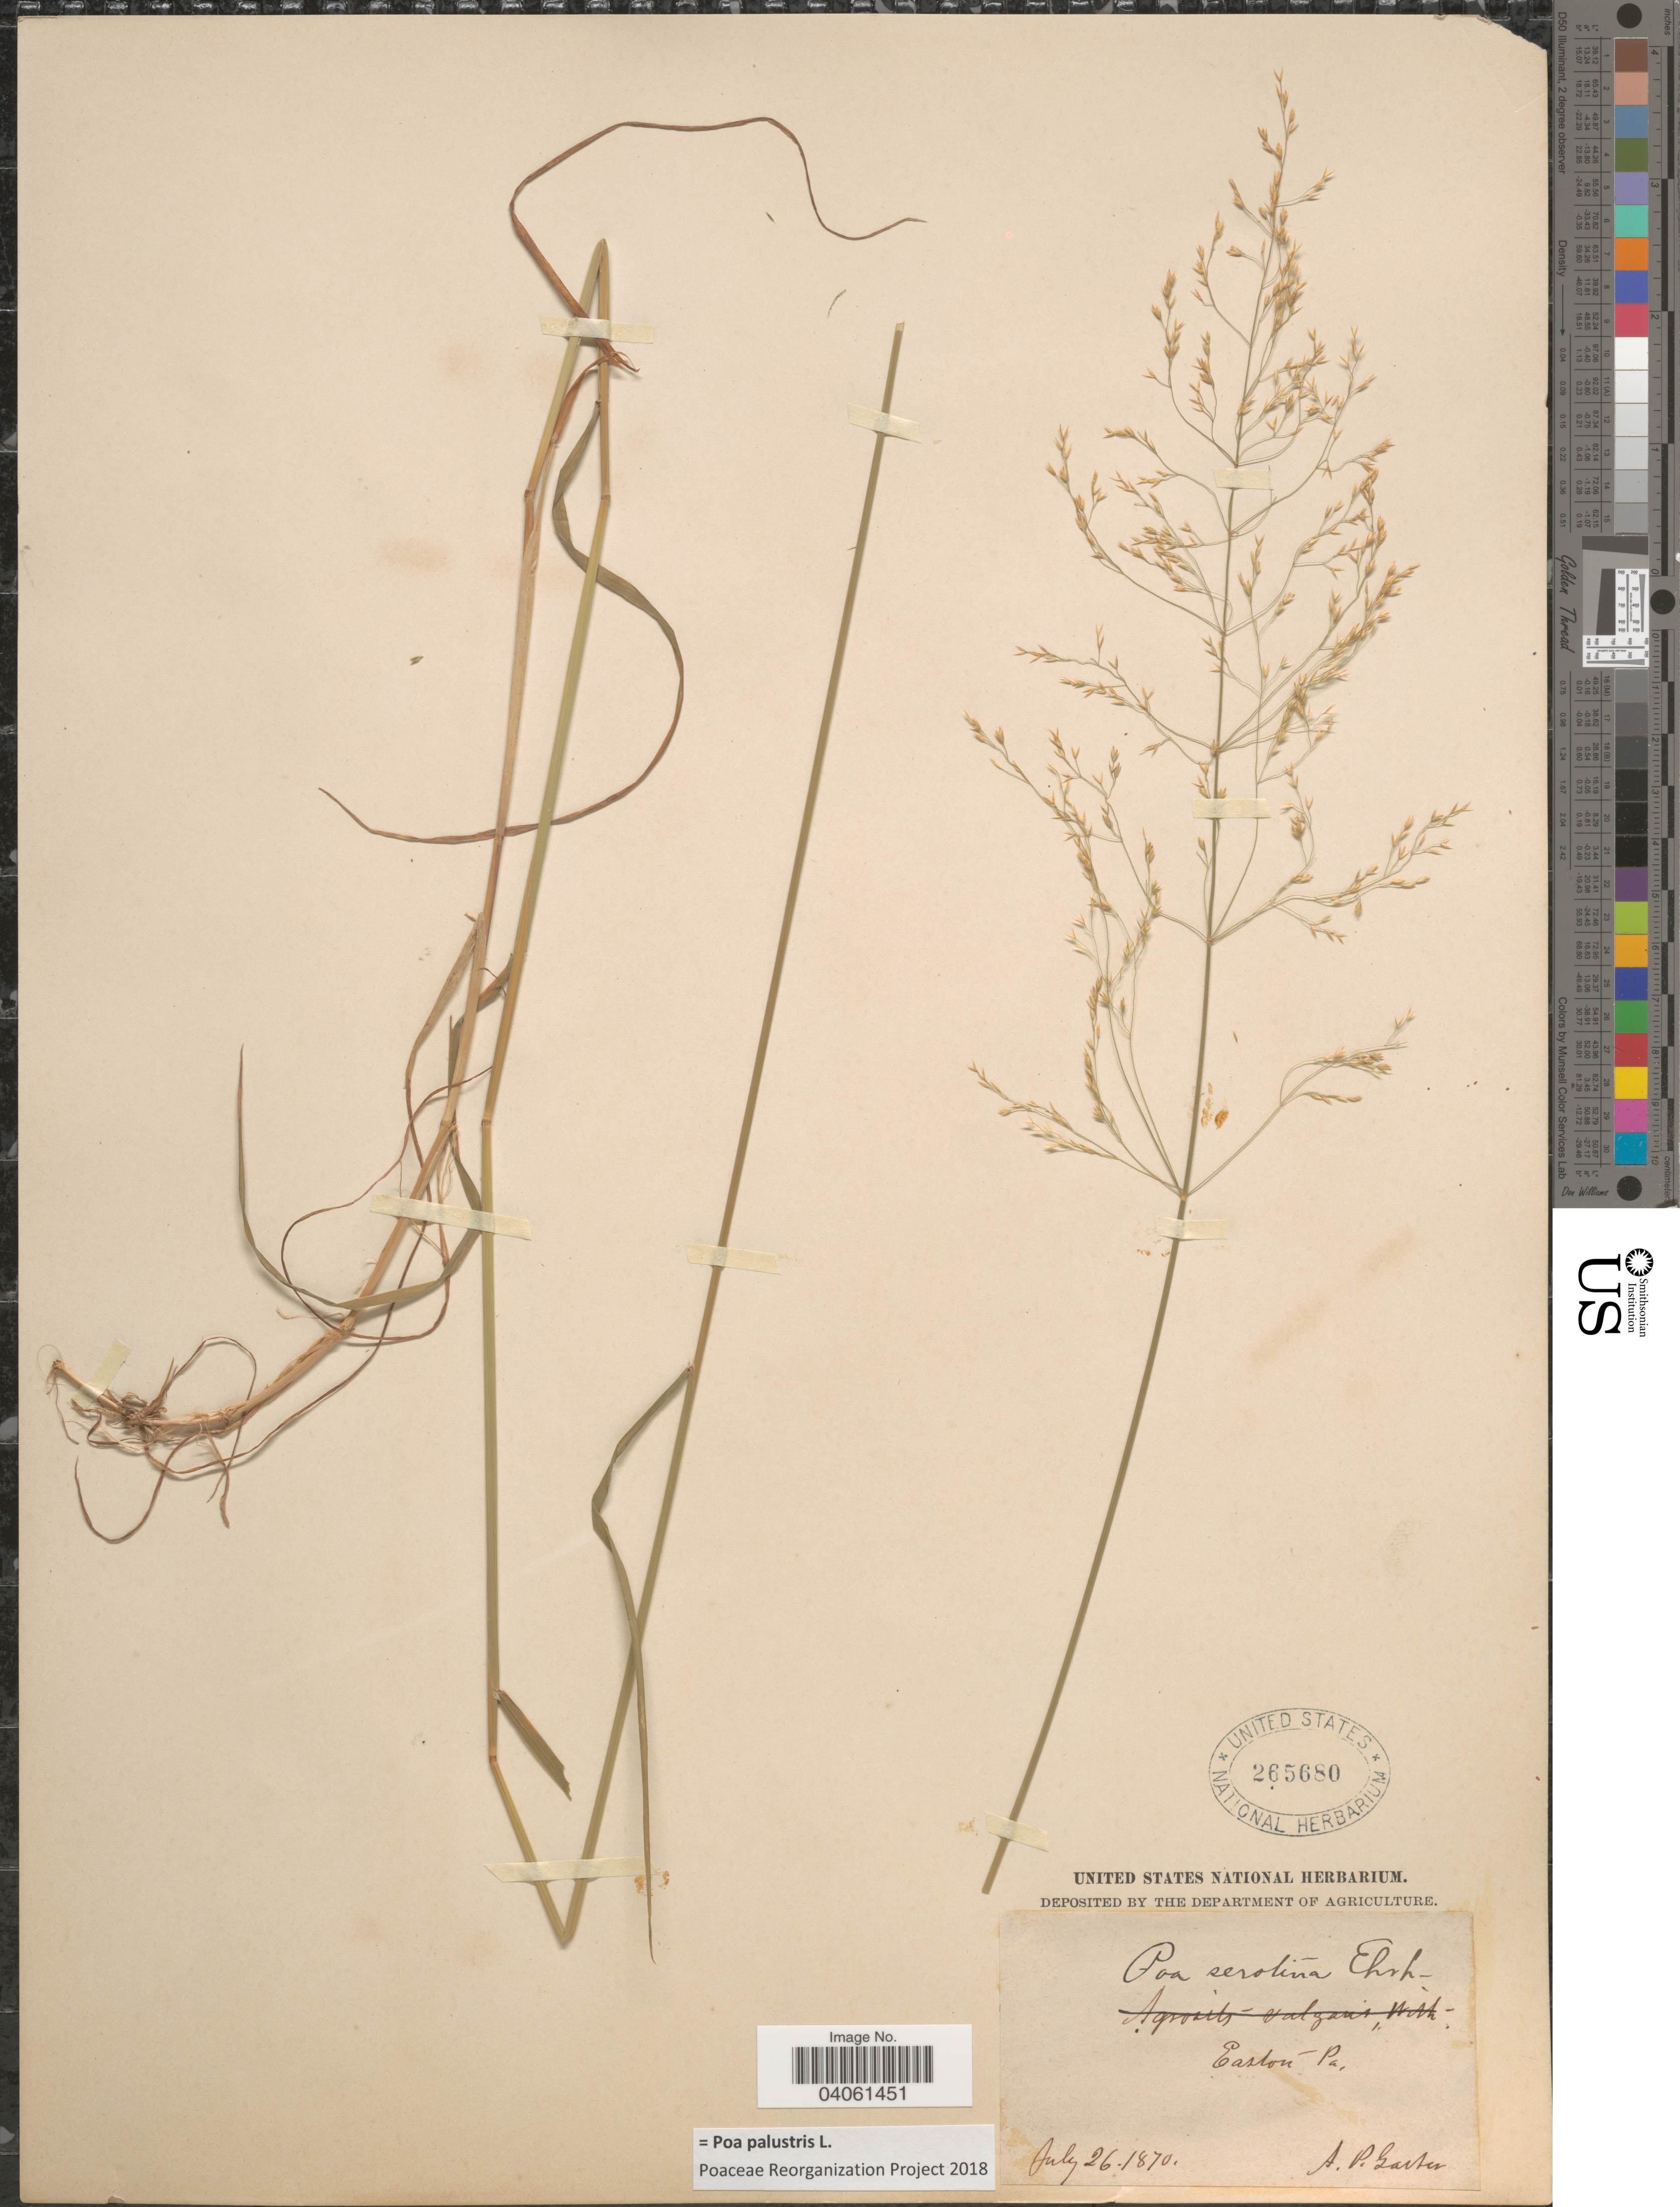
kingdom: Plantae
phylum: Tracheophyta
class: Liliopsida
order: Poales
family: Poaceae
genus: Poa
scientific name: Poa palustris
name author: L.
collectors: A. P. Garber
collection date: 1870-07-26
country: United States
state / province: Pennsylvania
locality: Easton.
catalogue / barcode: US 265680